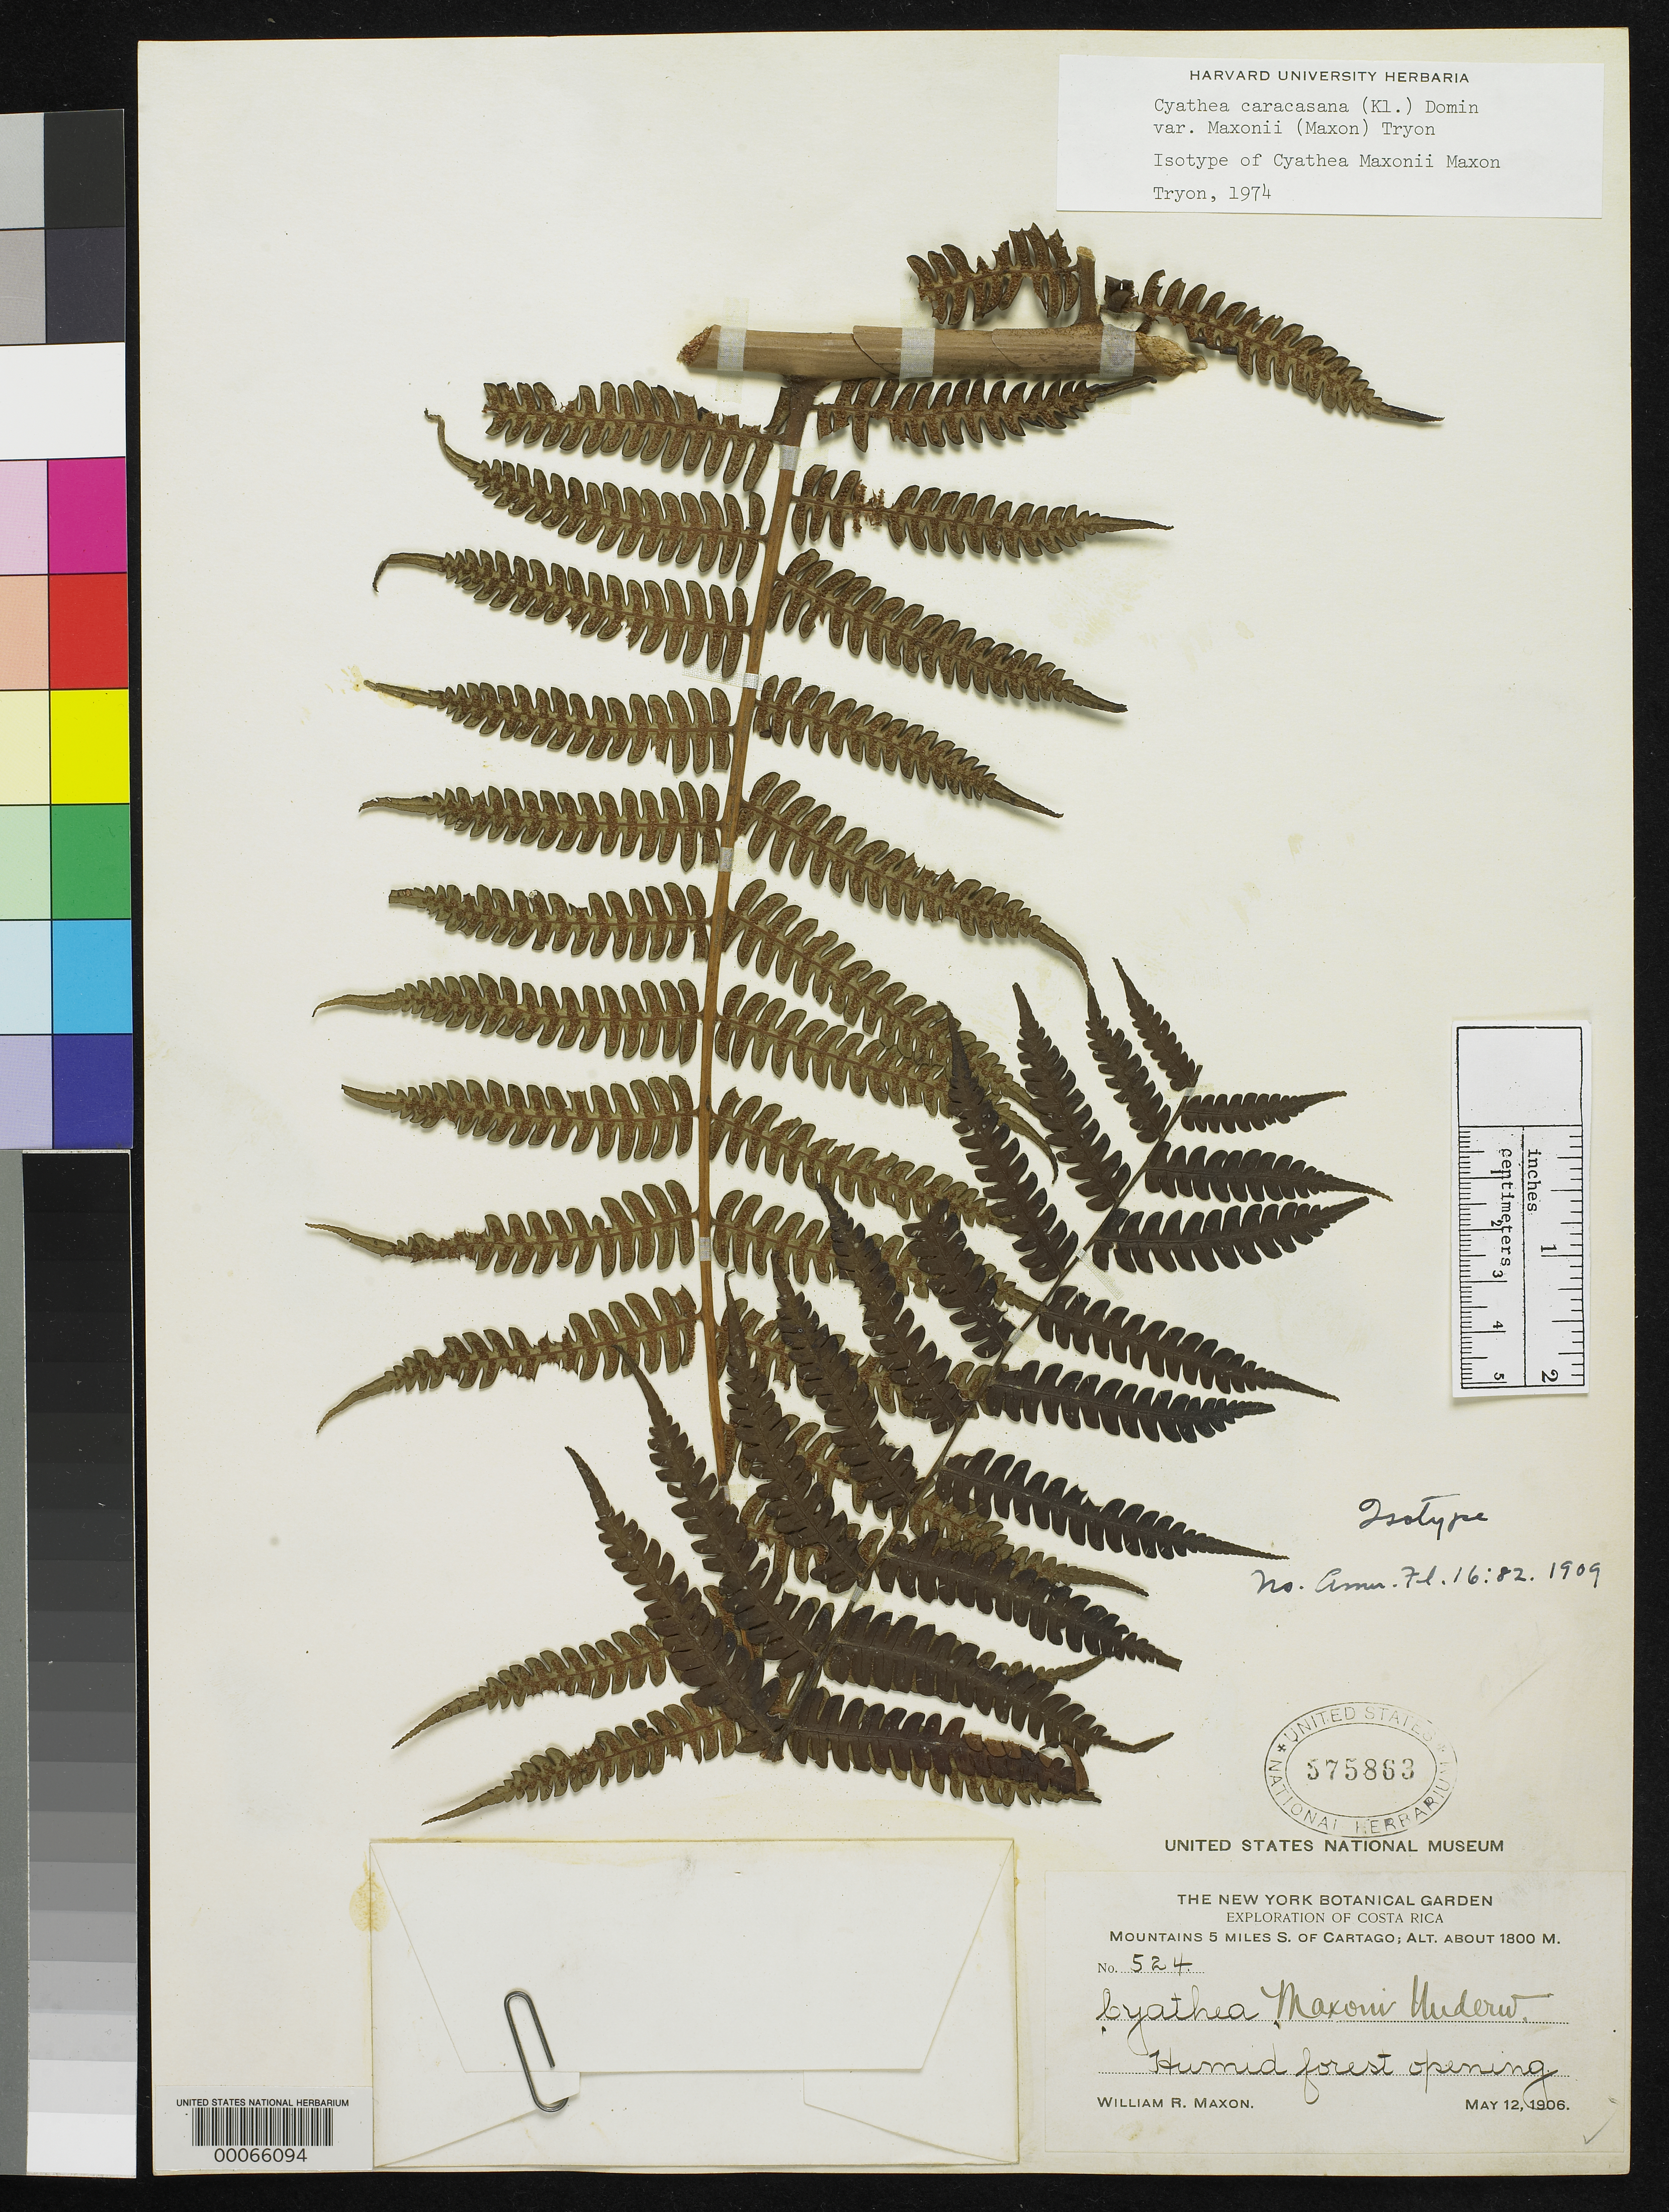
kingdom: Plantae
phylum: Tracheophyta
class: Polypodiopsida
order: Cyatheales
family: Cyatheaceae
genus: Cyathea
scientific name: Cyathea maxonii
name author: Underw. in Maxon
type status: Type Collection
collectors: W. R. Maxon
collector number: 524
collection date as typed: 12 May 1906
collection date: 1906-05-12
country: Costa Rica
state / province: Cartago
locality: Mountains 5 mi S of Cartago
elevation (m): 1800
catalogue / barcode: US 575863